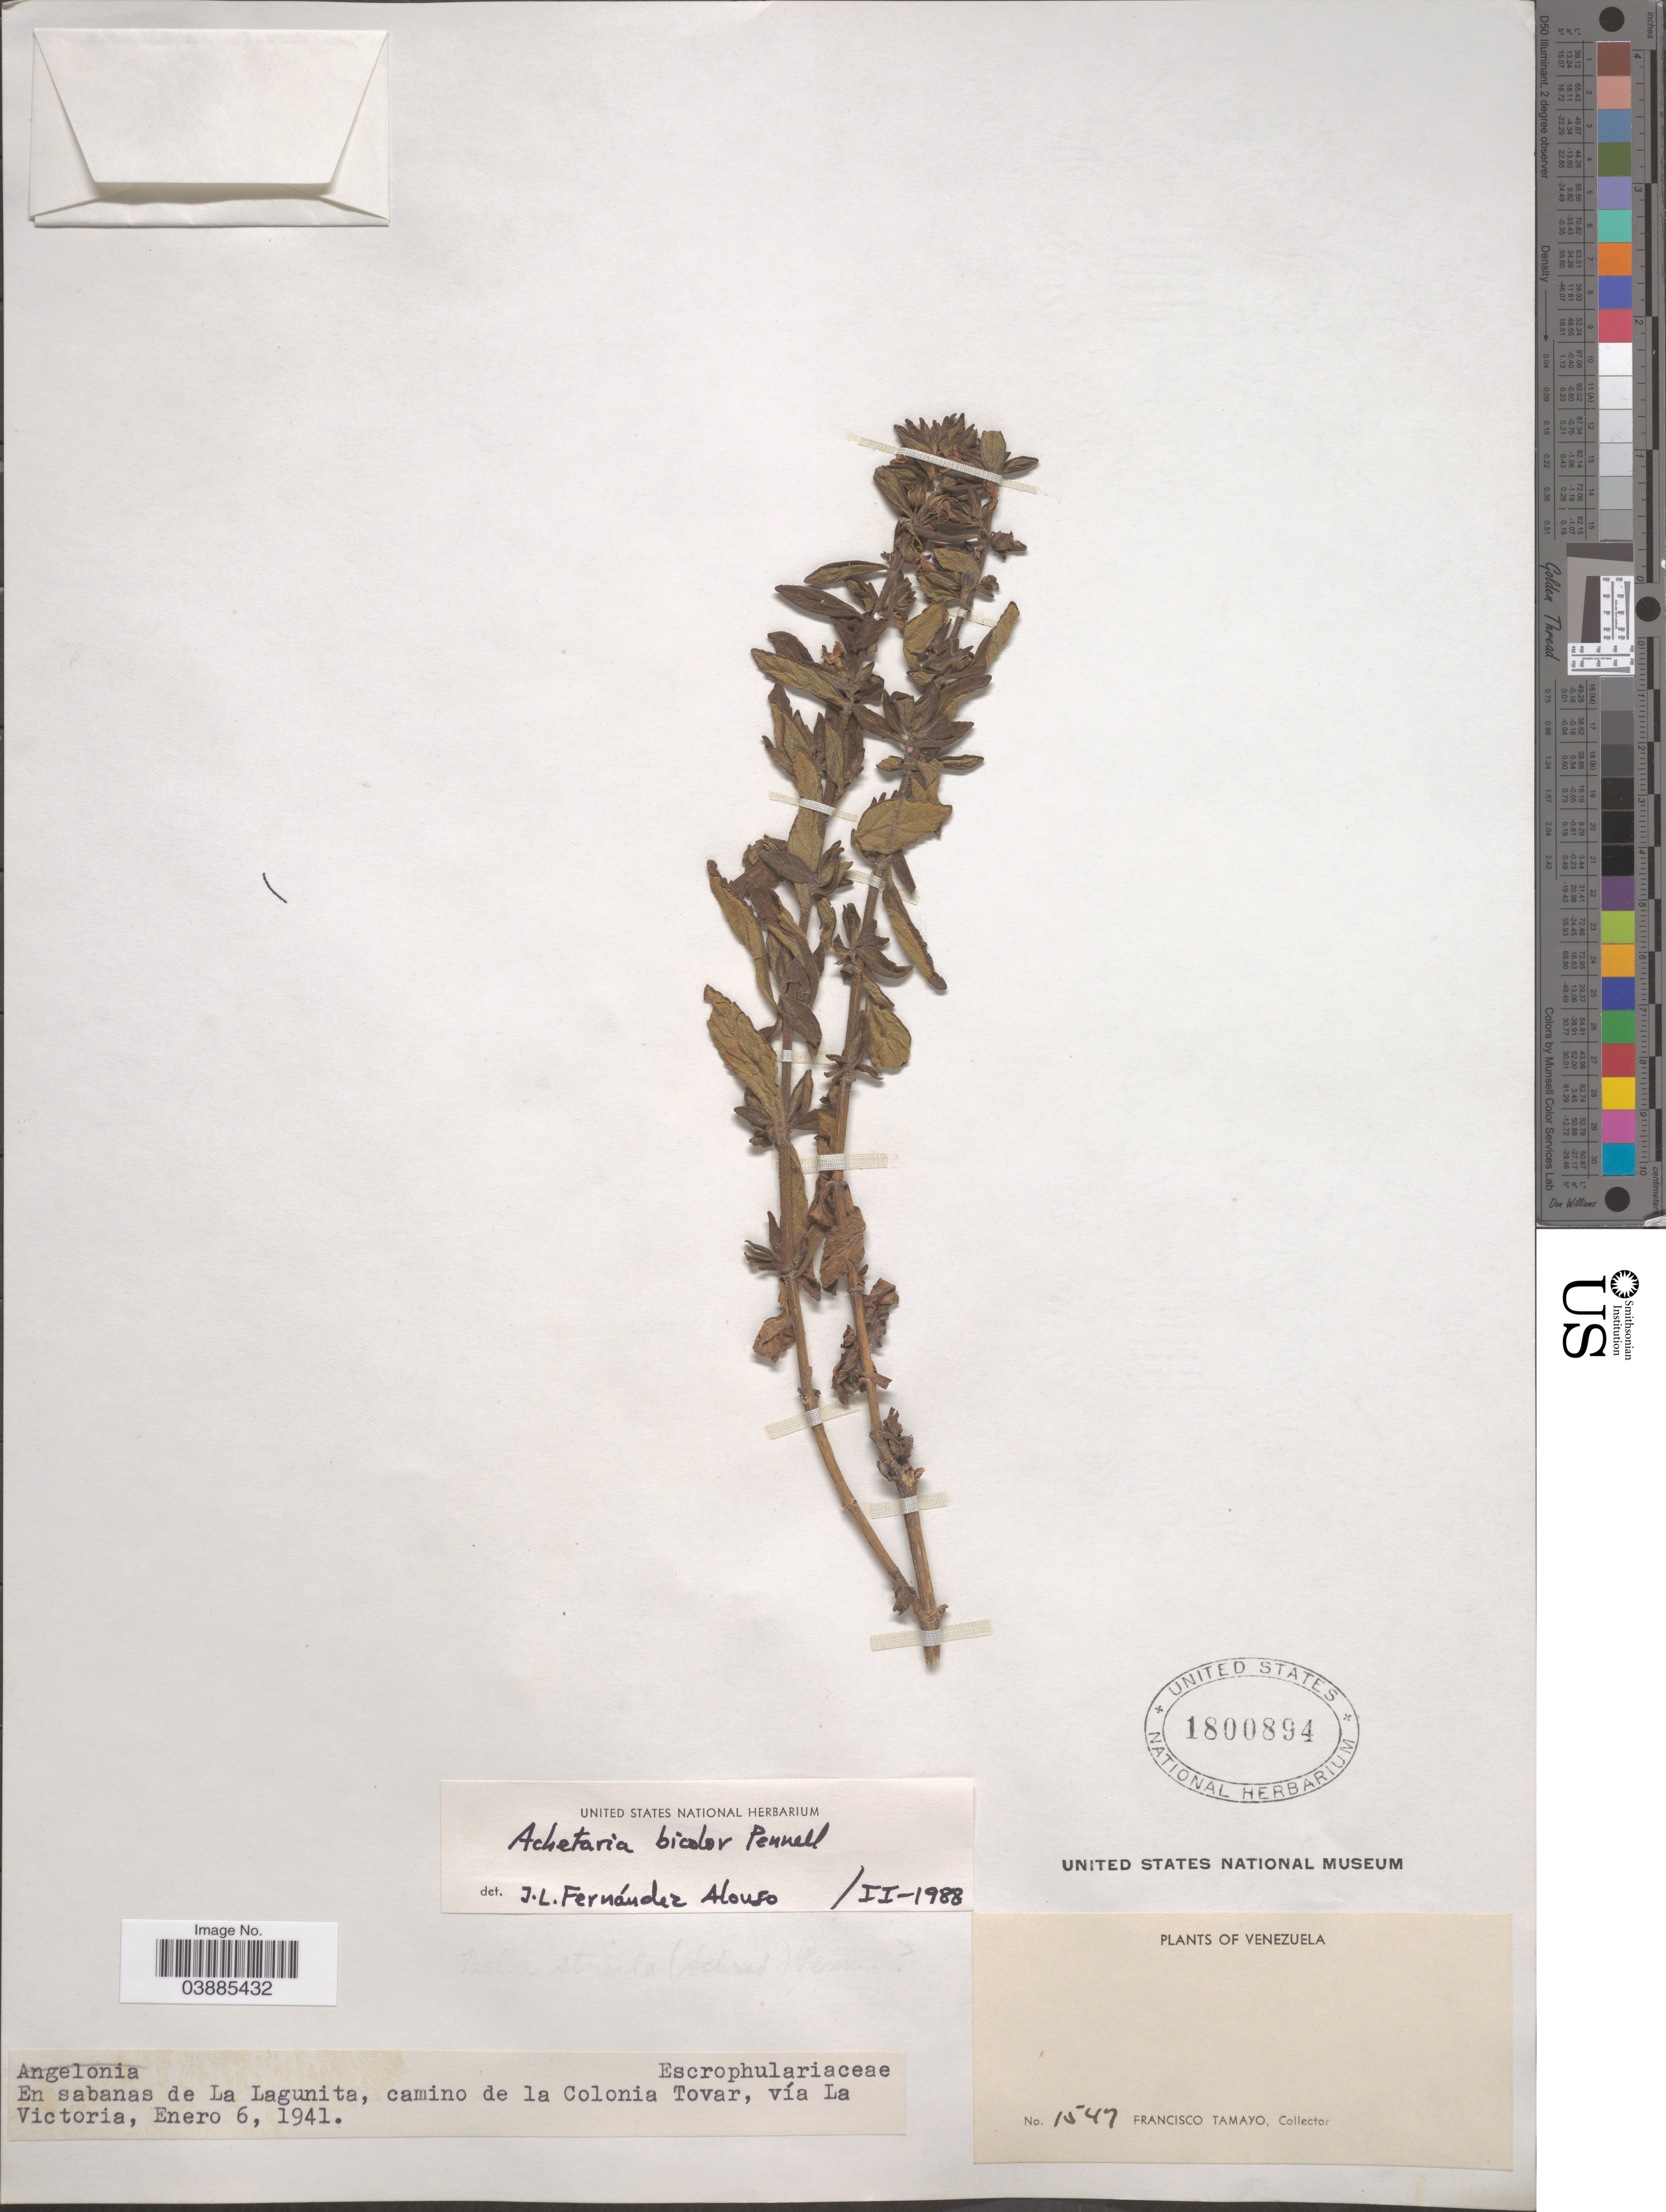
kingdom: Plantae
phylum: Tracheophyta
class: Magnoliopsida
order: Lamiales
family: Plantaginaceae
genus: Matourea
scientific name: Matourea erecta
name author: (Spreng.) Colletta & V.C. Souza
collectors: F. Tamayo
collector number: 1547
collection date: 1941-01-06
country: Venezuela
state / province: Aragua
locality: En sabanas de La Lagunita, camino de la Colonia Tovar, vía La Victoria.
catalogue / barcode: US 1800894